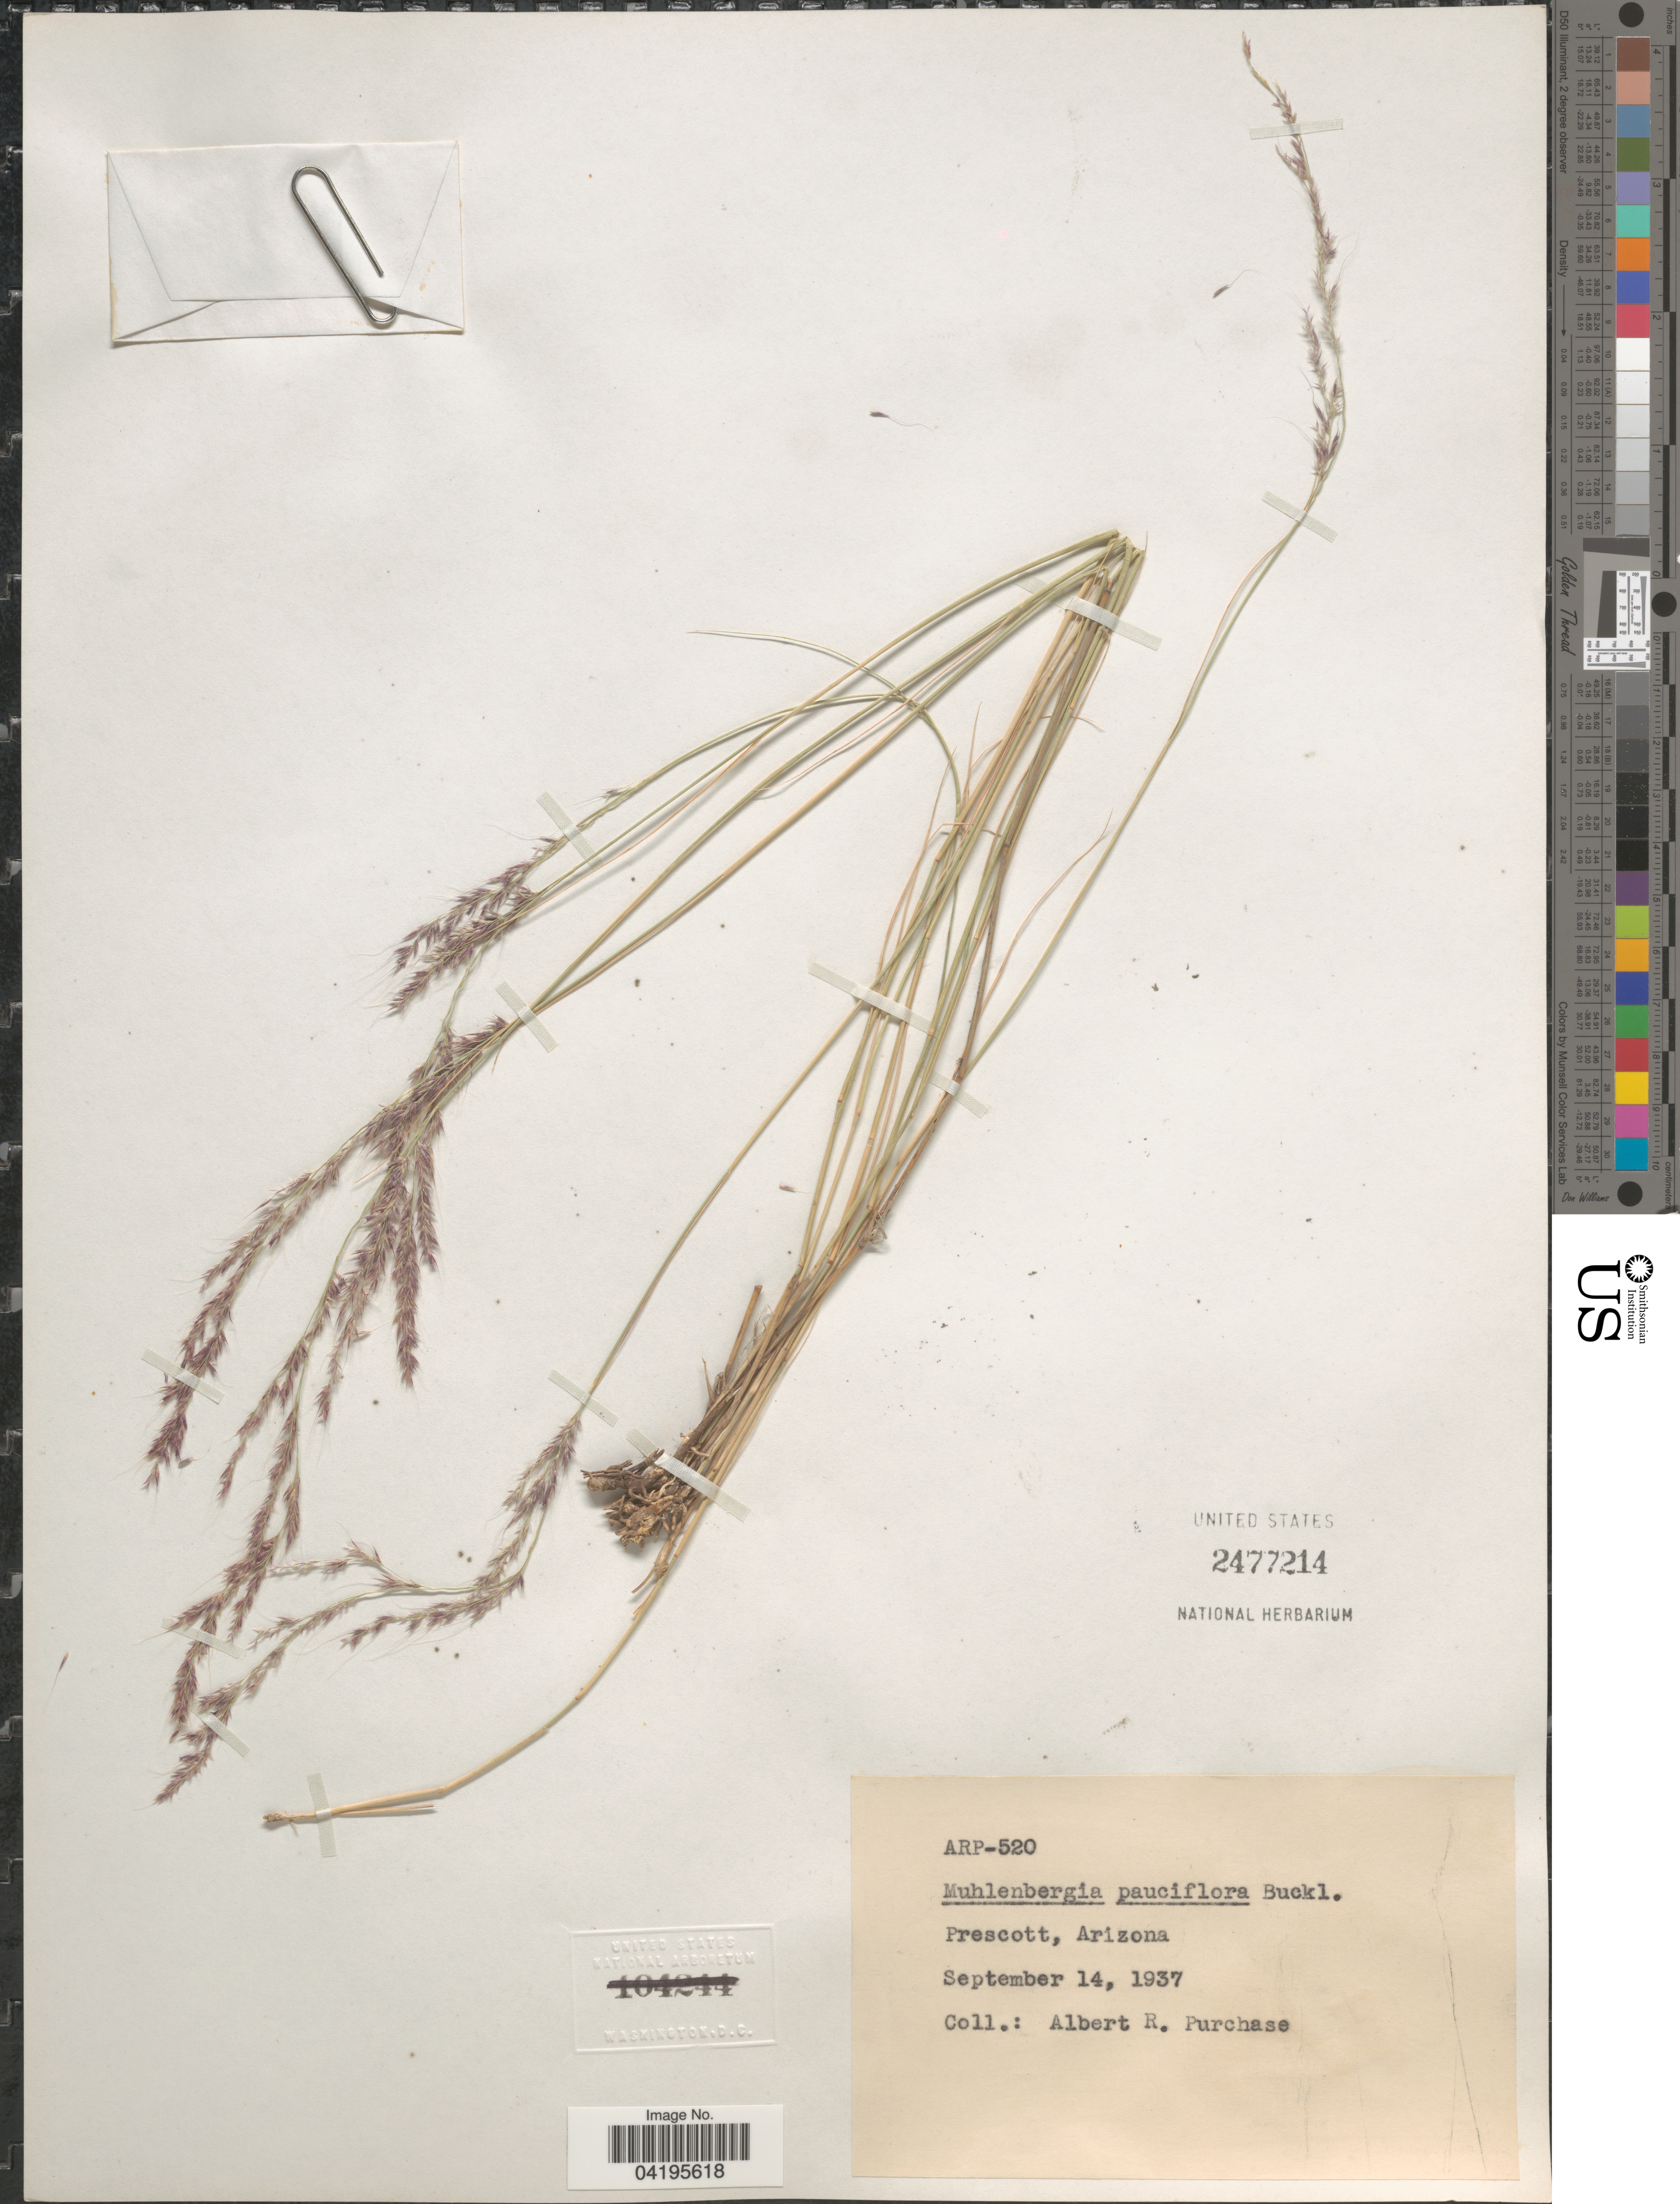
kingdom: Plantae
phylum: Tracheophyta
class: Liliopsida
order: Poales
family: Poaceae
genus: Muhlenbergia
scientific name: Muhlenbergia pauciflora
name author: Buckley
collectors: A. Purchase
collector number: ARP-520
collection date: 1937-09-14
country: United States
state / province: Arizona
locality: Prescott.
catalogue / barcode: US 2477214